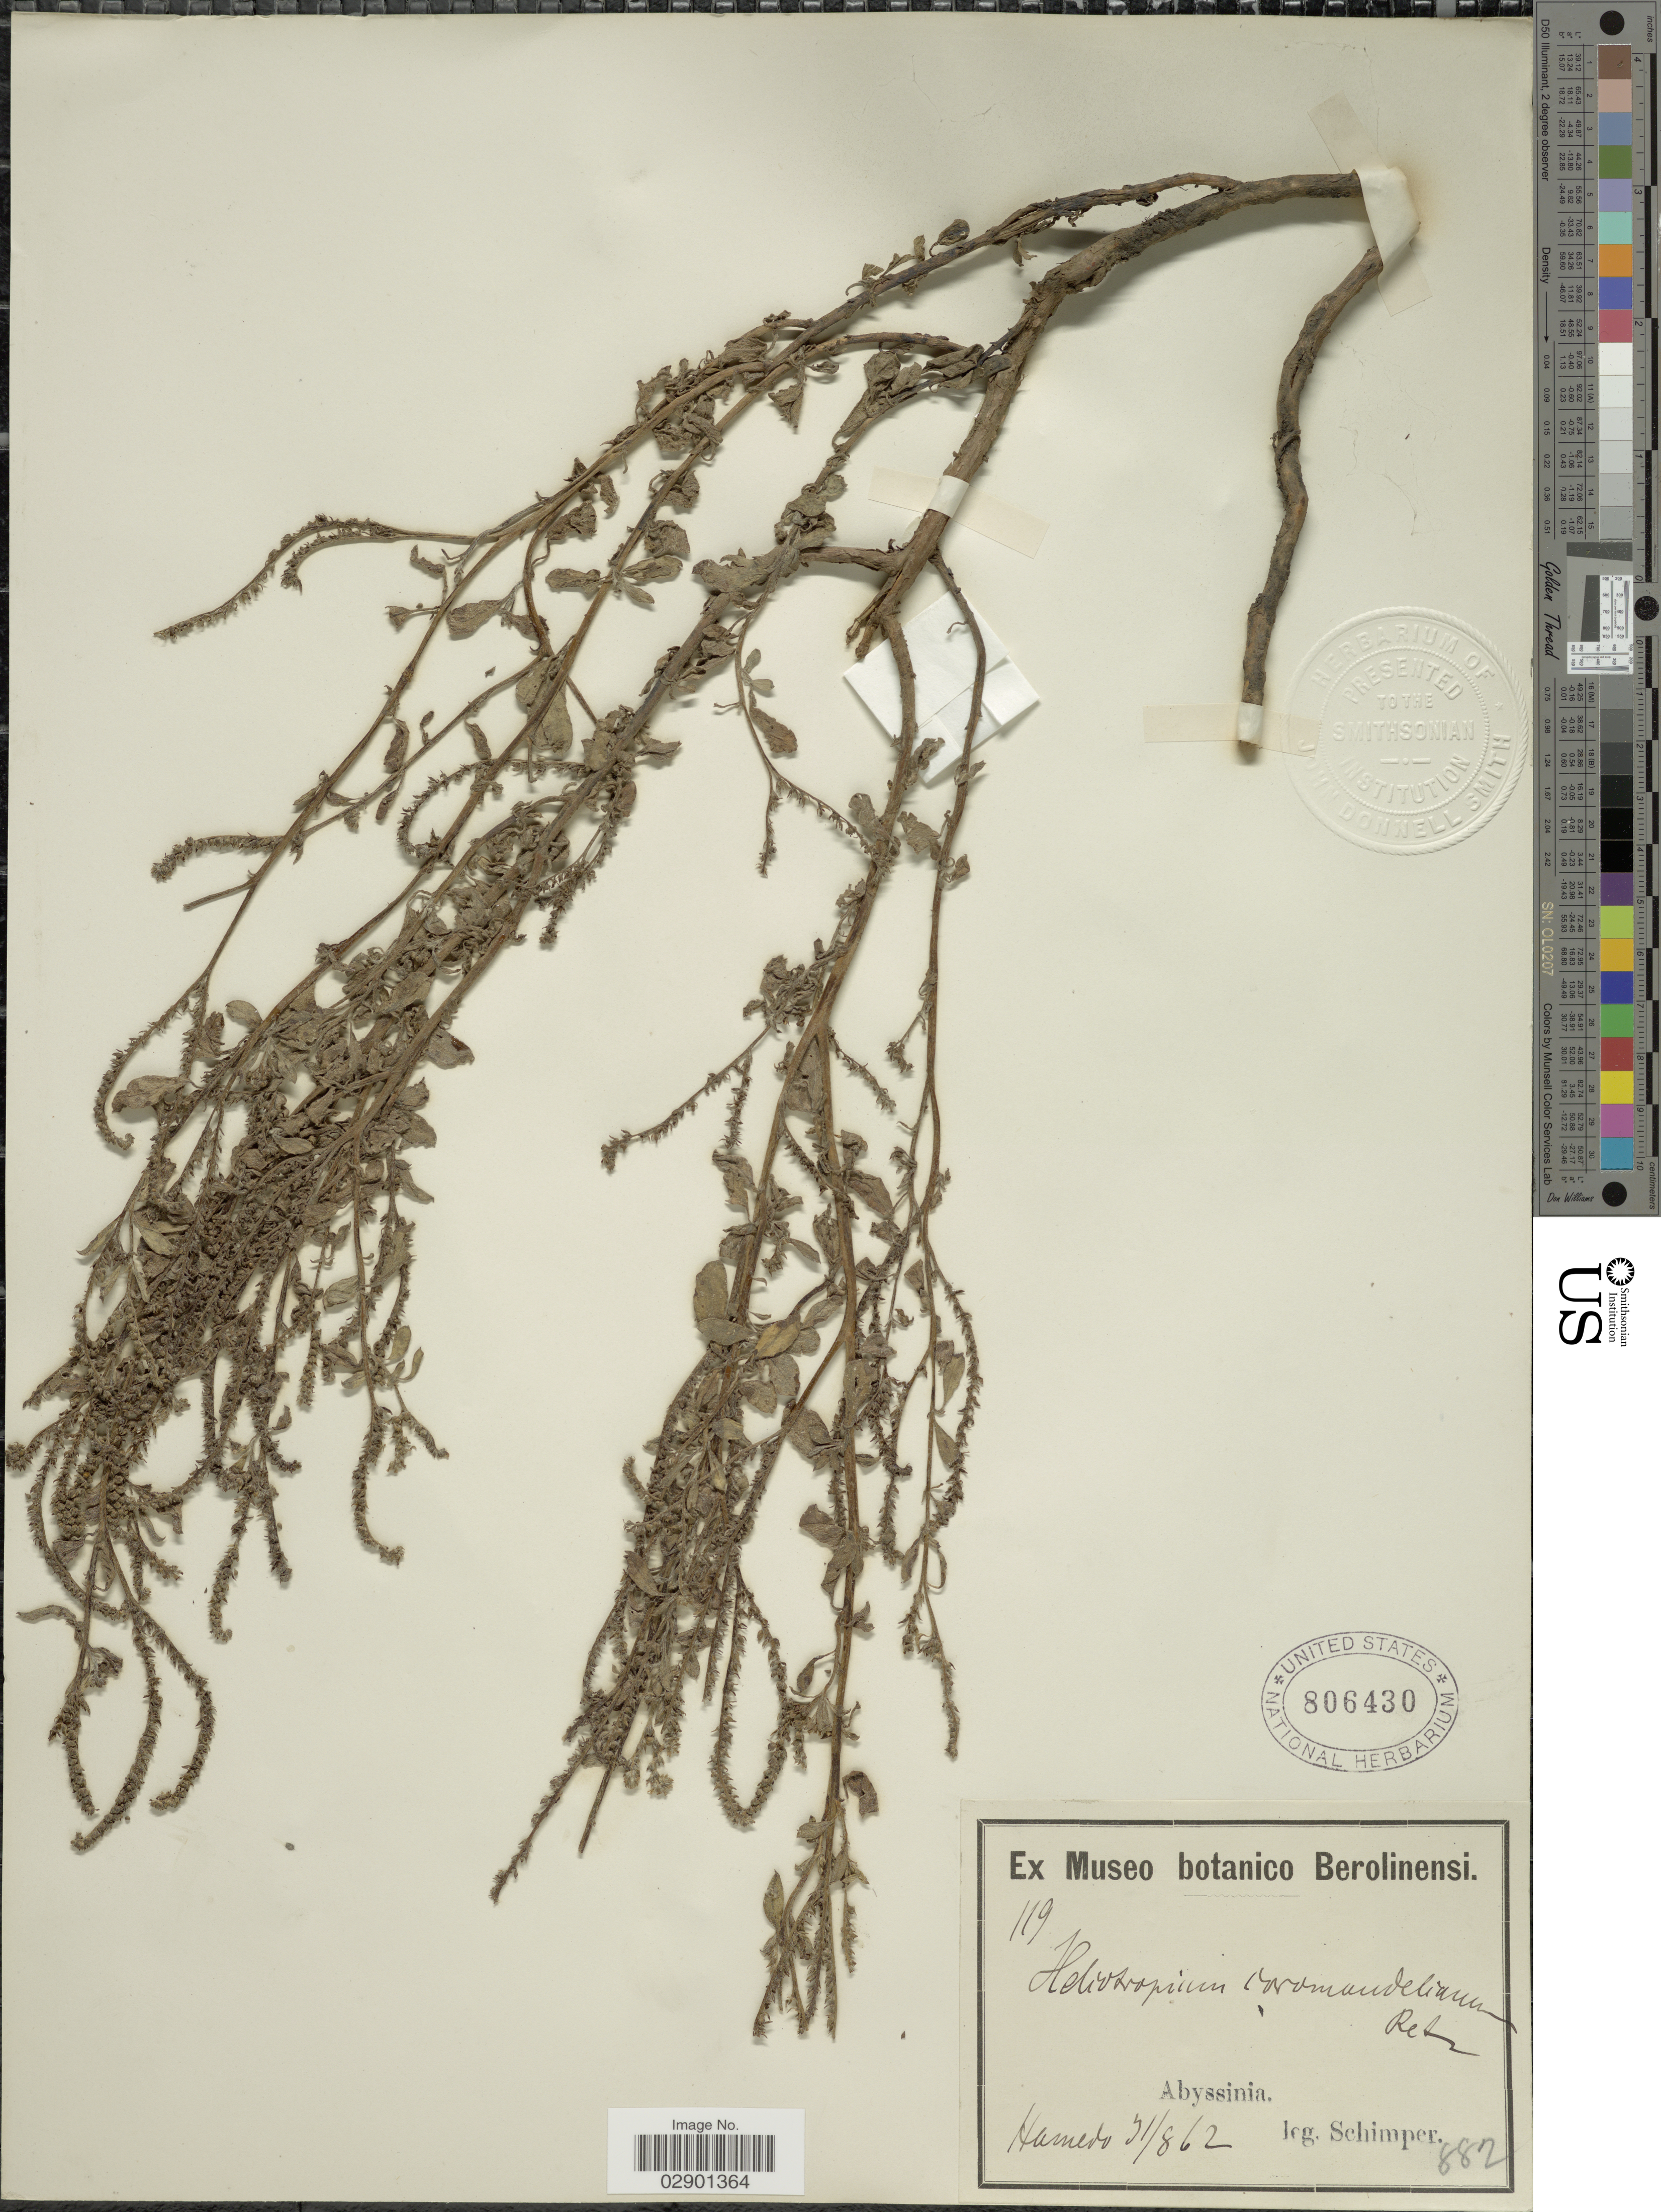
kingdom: Plantae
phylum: Tracheophyta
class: Magnoliopsida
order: Boraginales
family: Heliotropiaceae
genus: Heliotropium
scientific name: Heliotropium ovalifolium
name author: Forssk.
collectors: -. Schimper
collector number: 119/882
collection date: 1862-11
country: Eritrea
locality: Abyssinia. Hamedo.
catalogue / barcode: US 806430